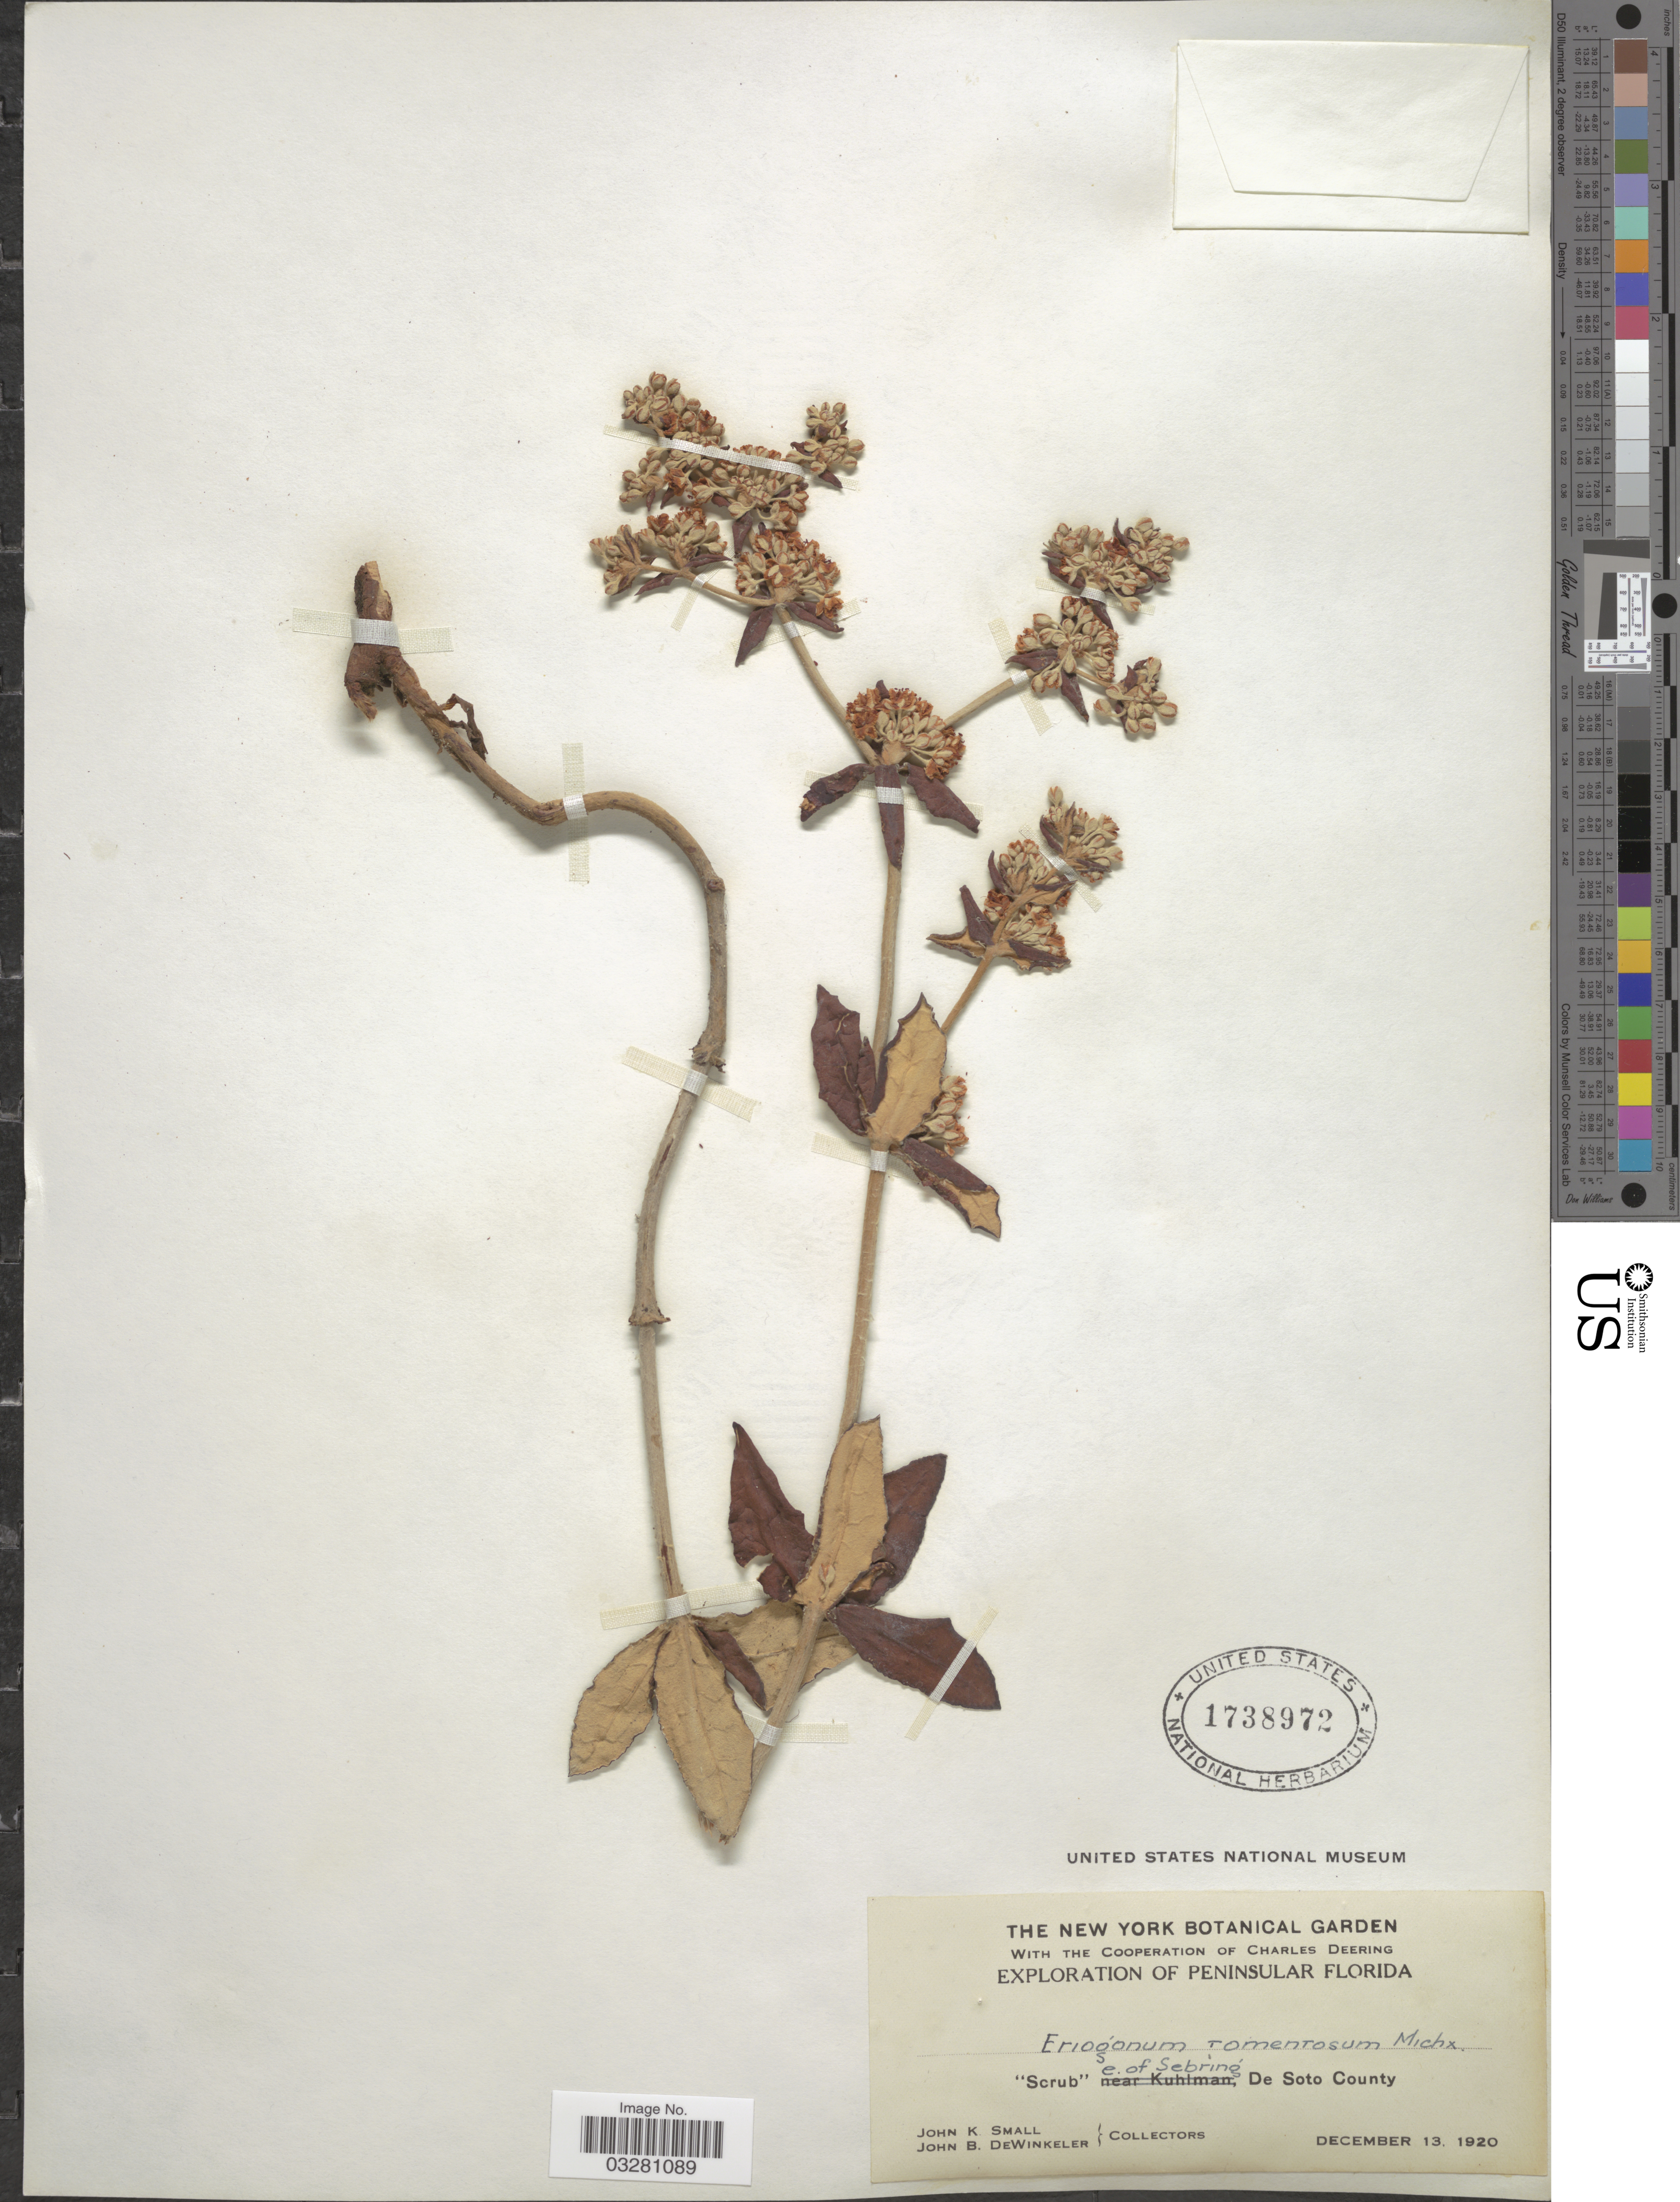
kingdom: Plantae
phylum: Tracheophyta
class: Magnoliopsida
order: Caryophyllales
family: Polygonaceae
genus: Eriogonum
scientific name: Eriogonum tomentosum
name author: Michx.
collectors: J. K. Small & J. B. Dewinkeler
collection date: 1920-12-13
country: United States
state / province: Florida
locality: Peninsular Florida. "Scrub" e. of Sebring, De Soto County.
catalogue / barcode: US 1738972